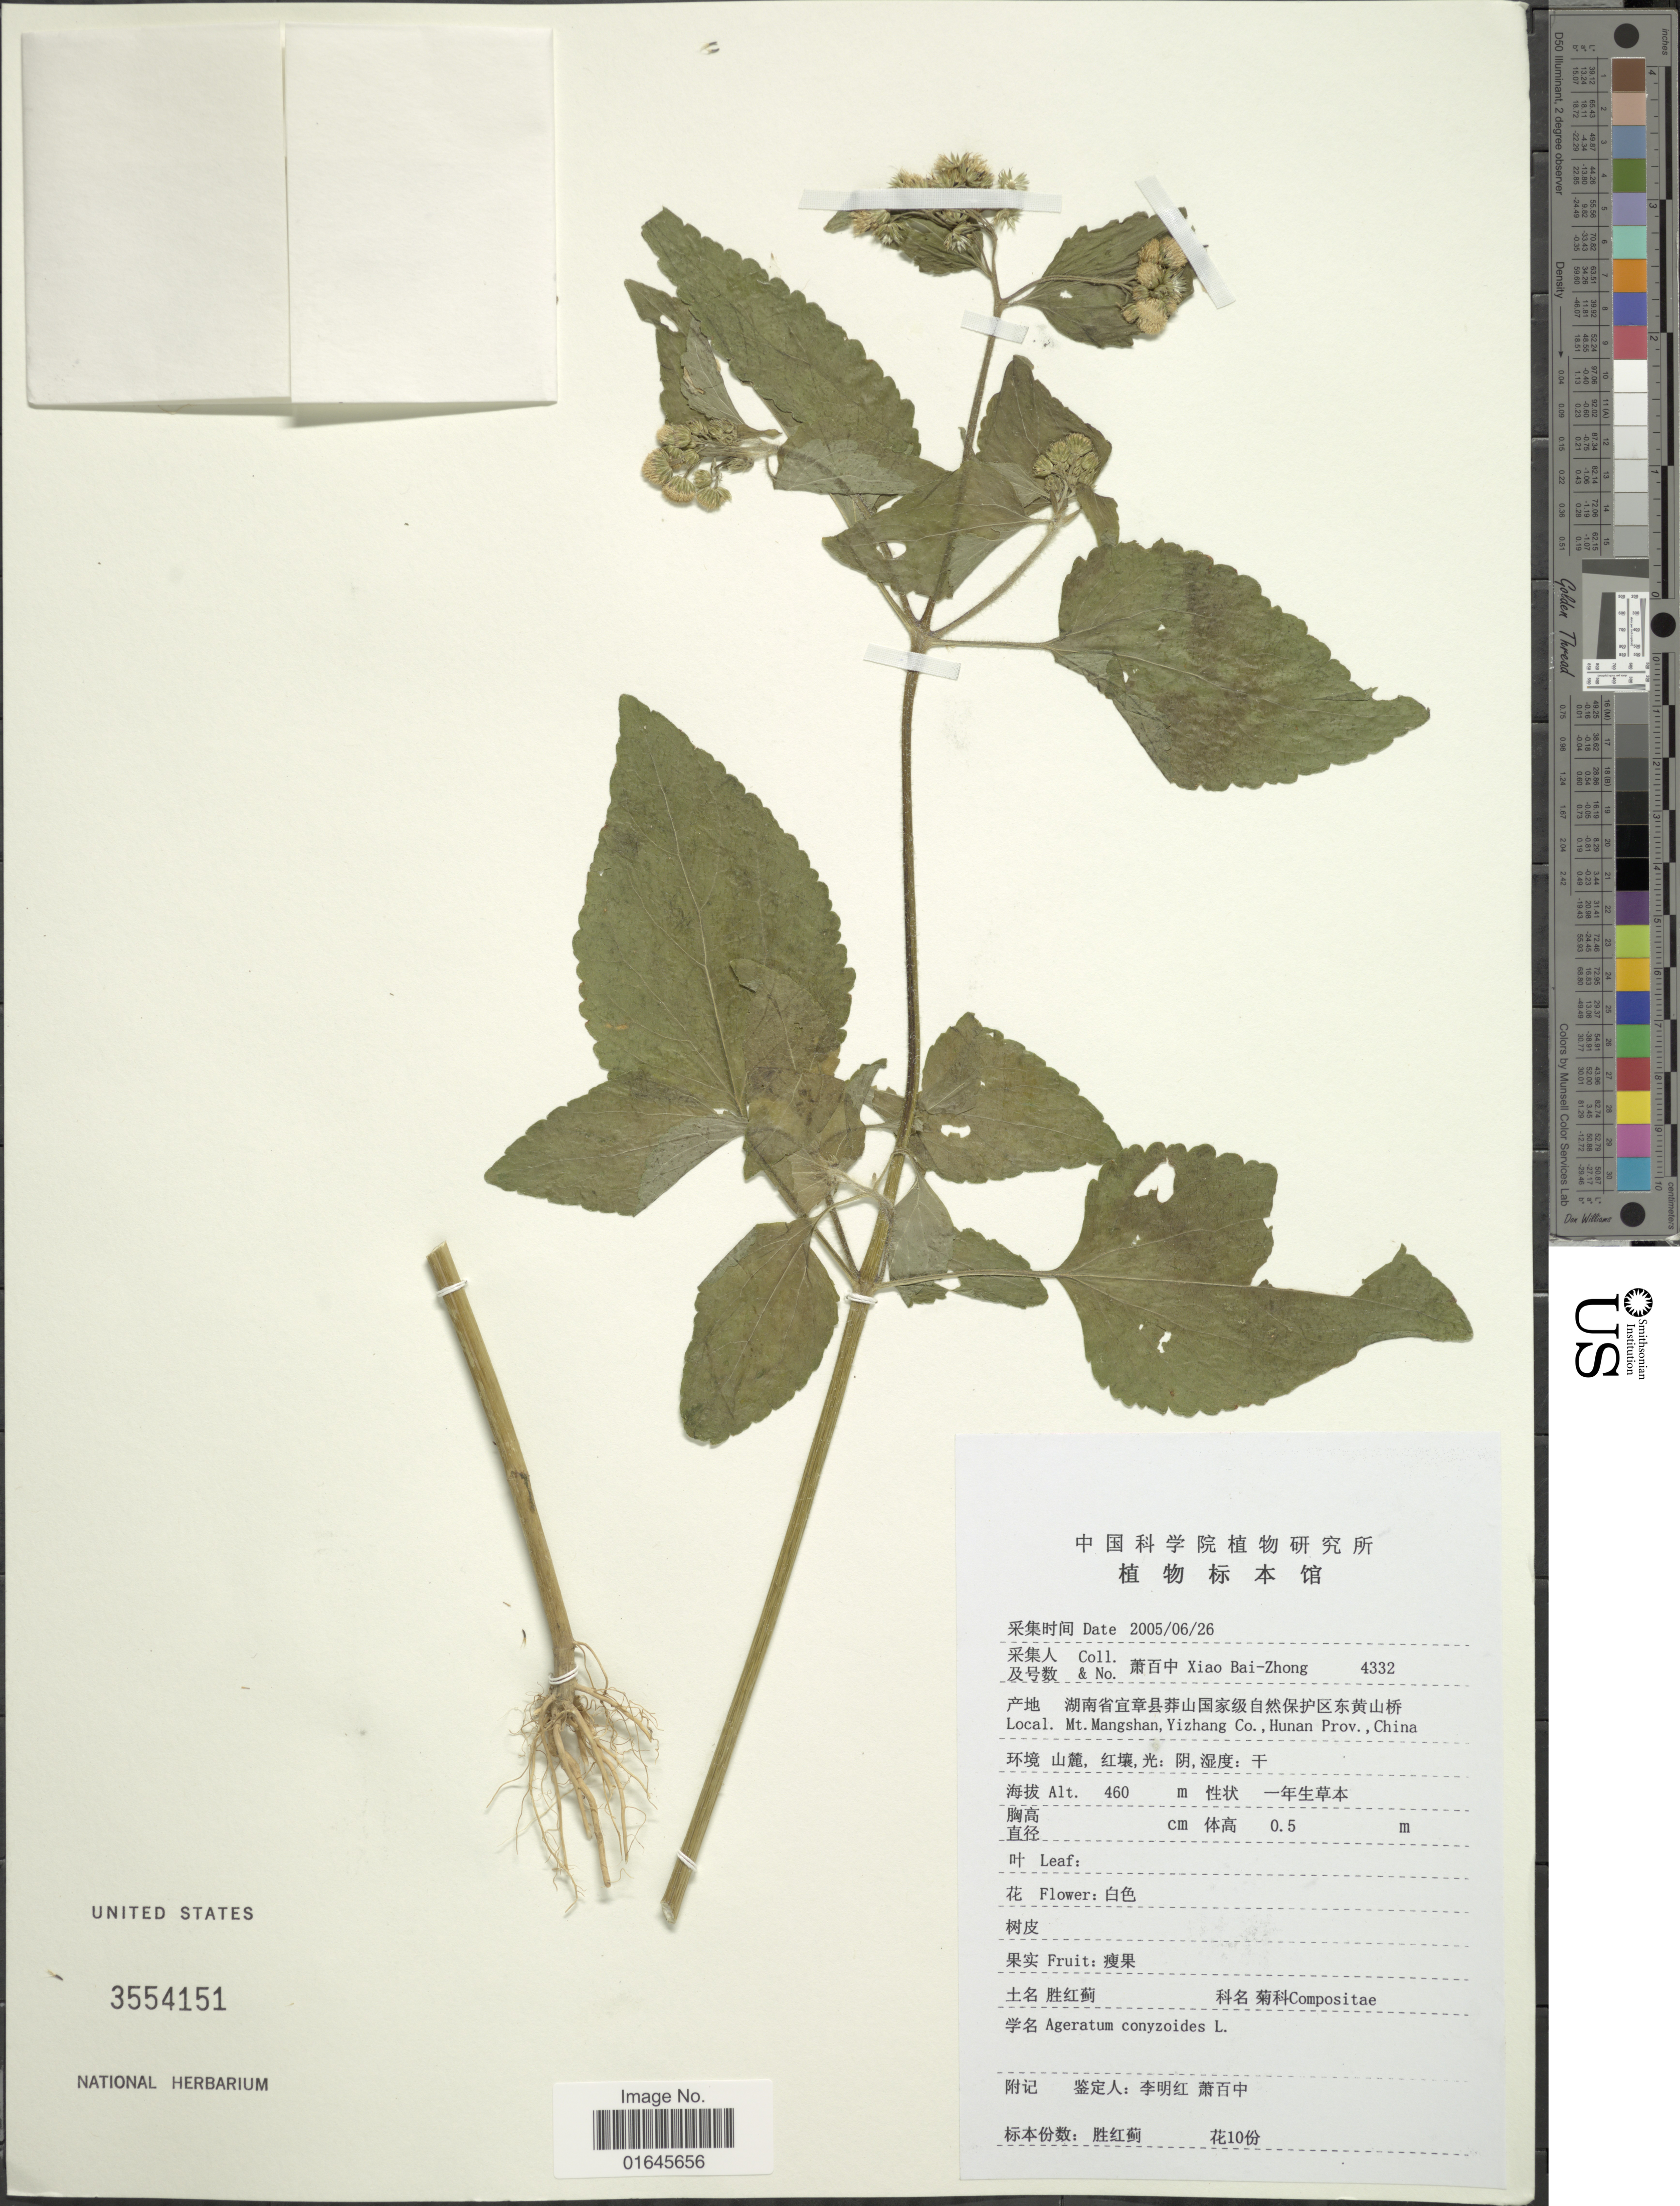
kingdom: Plantae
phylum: Tracheophyta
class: Magnoliopsida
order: Asterales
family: Asteraceae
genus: Ageratum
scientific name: Ageratum conyzoides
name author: L.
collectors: B. Z. Xiao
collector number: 4332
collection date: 2005-06-26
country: China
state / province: Hunan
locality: Mt. Mangshan, Yizhang Co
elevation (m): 460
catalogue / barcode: US 3554151